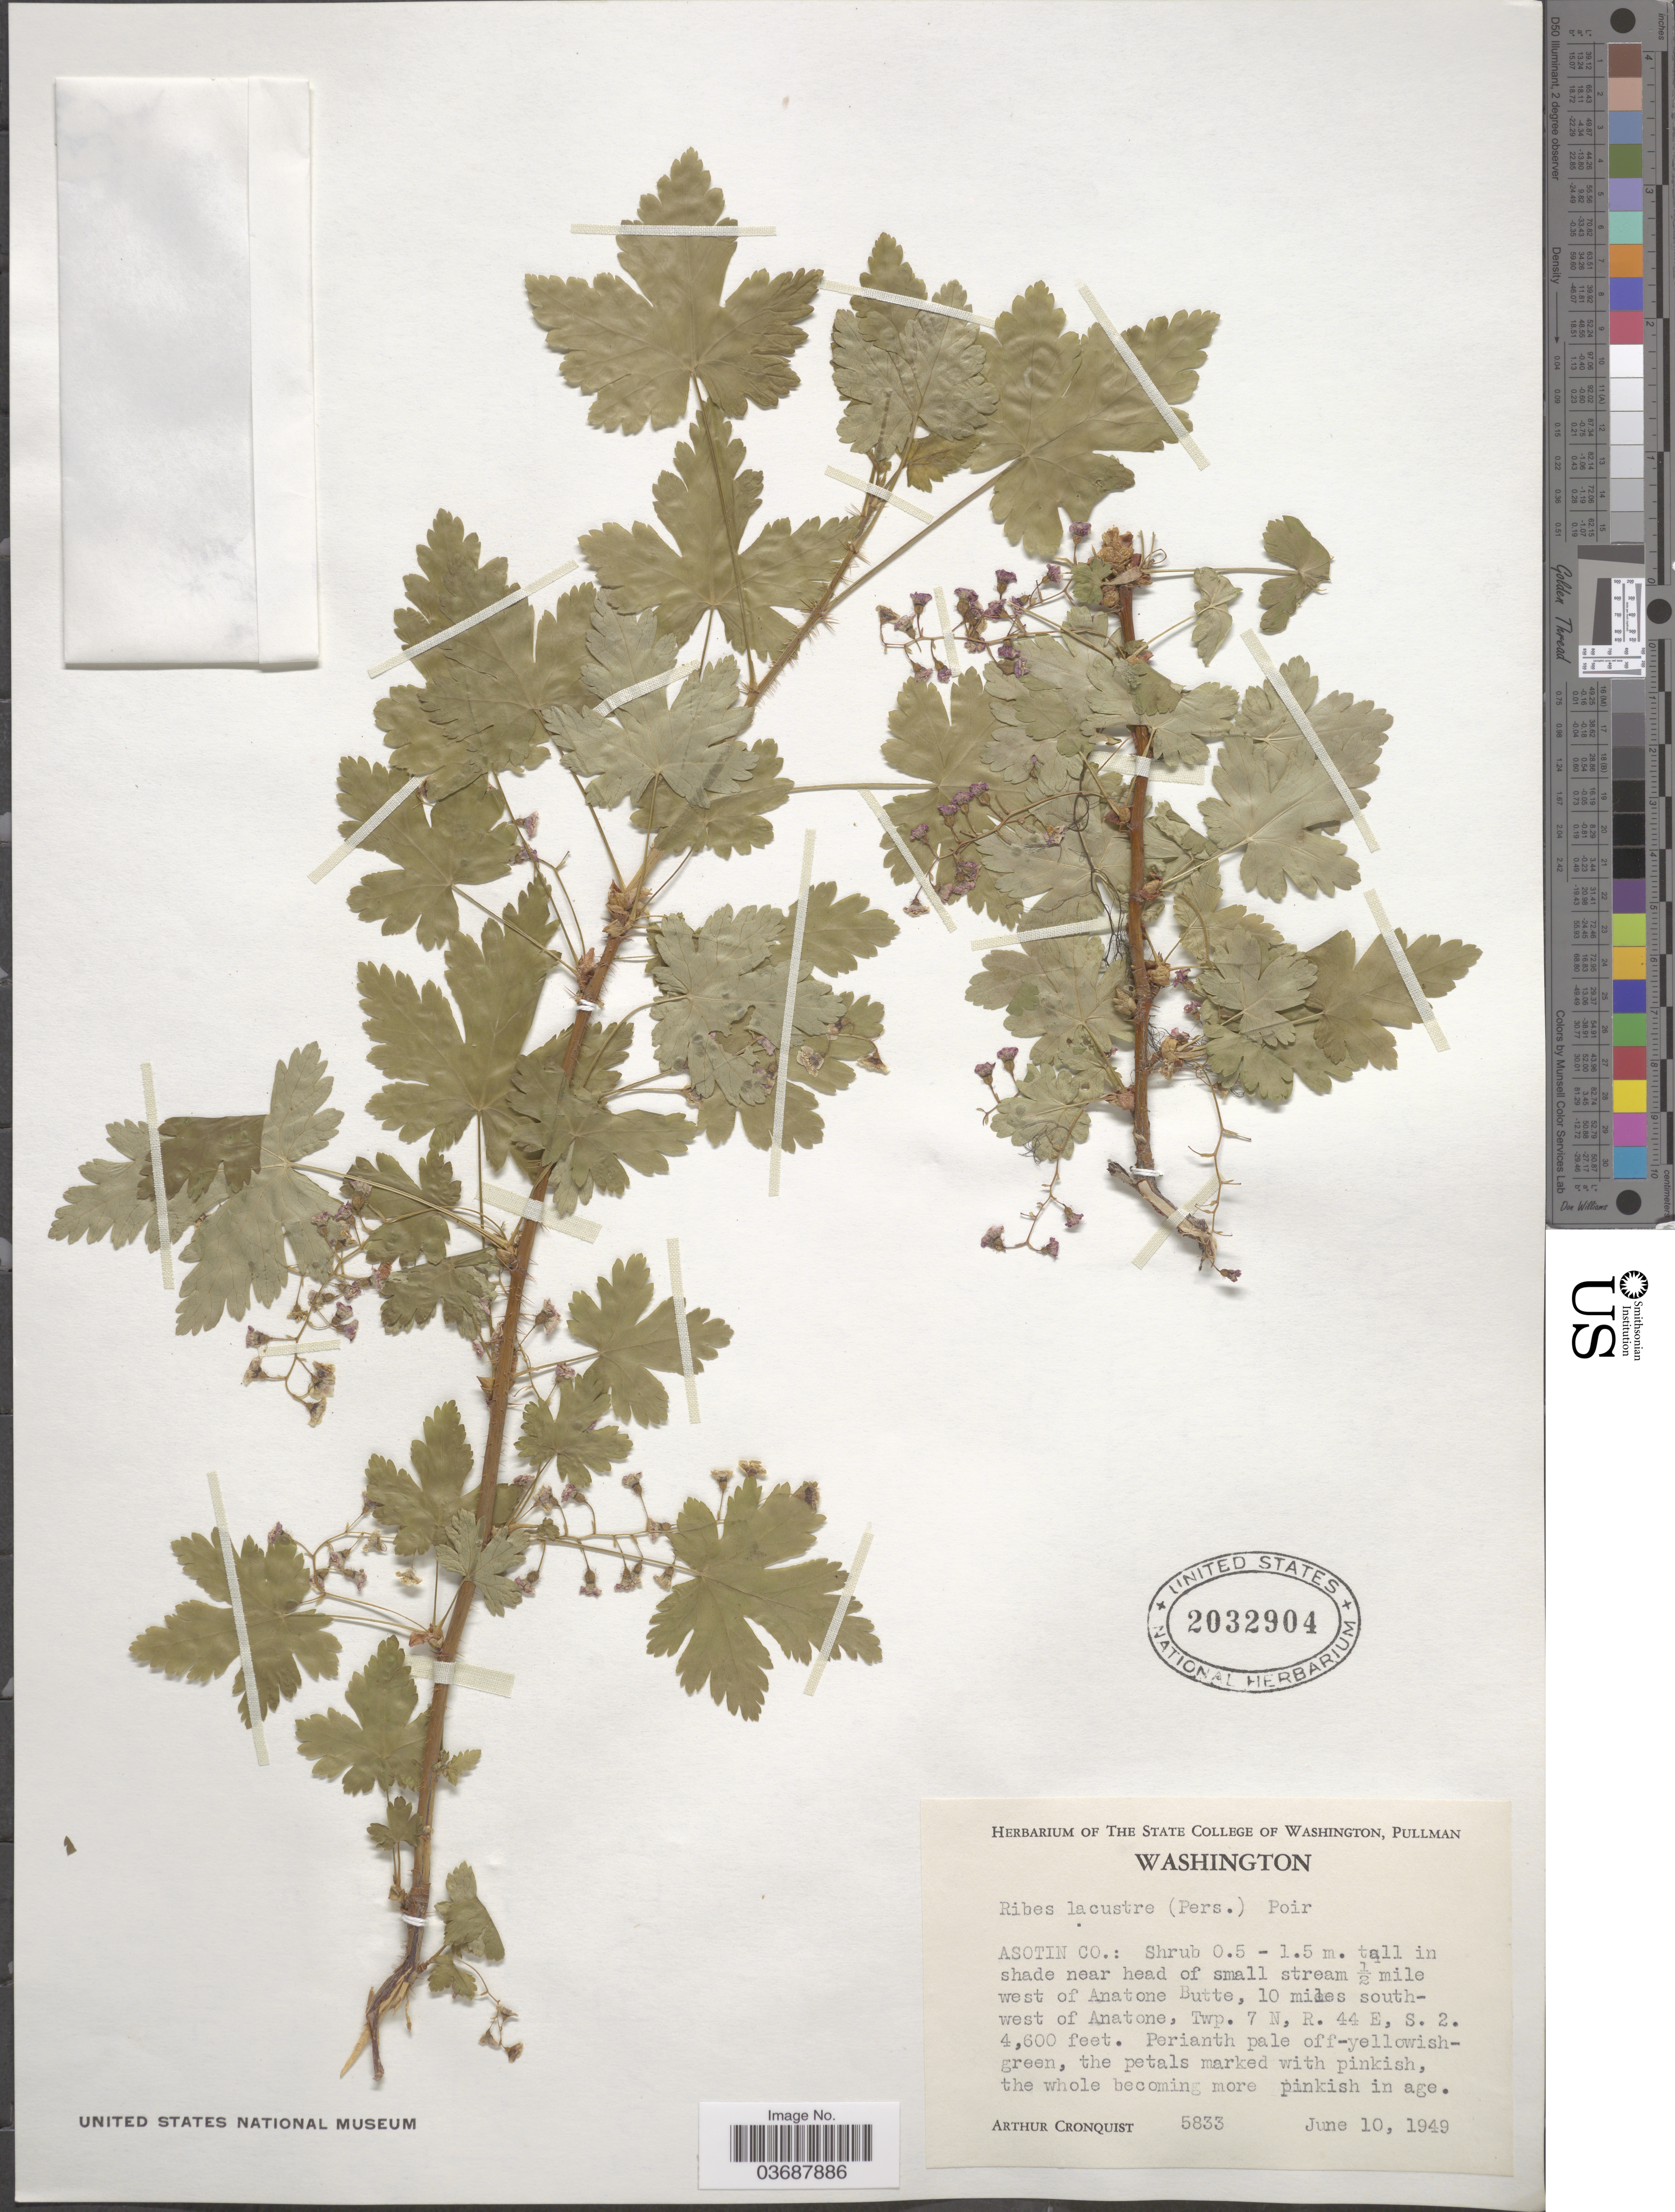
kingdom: Plantae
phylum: Tracheophyta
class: Magnoliopsida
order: Saxifragales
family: Grossulariaceae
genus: Ribes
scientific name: Ribes lacustre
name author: (Pers.) Poir.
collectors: A. J. Cronquist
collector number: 5833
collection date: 1949-06-10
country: United States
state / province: Washington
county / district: Asotin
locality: Asotin Co.: in shade near head of small stream ½ mile west of Anatone Butte, 10 miles south-west of Anatone, Twp. 7 N, R. 44 E, S. 2.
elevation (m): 1402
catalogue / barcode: US 2032904